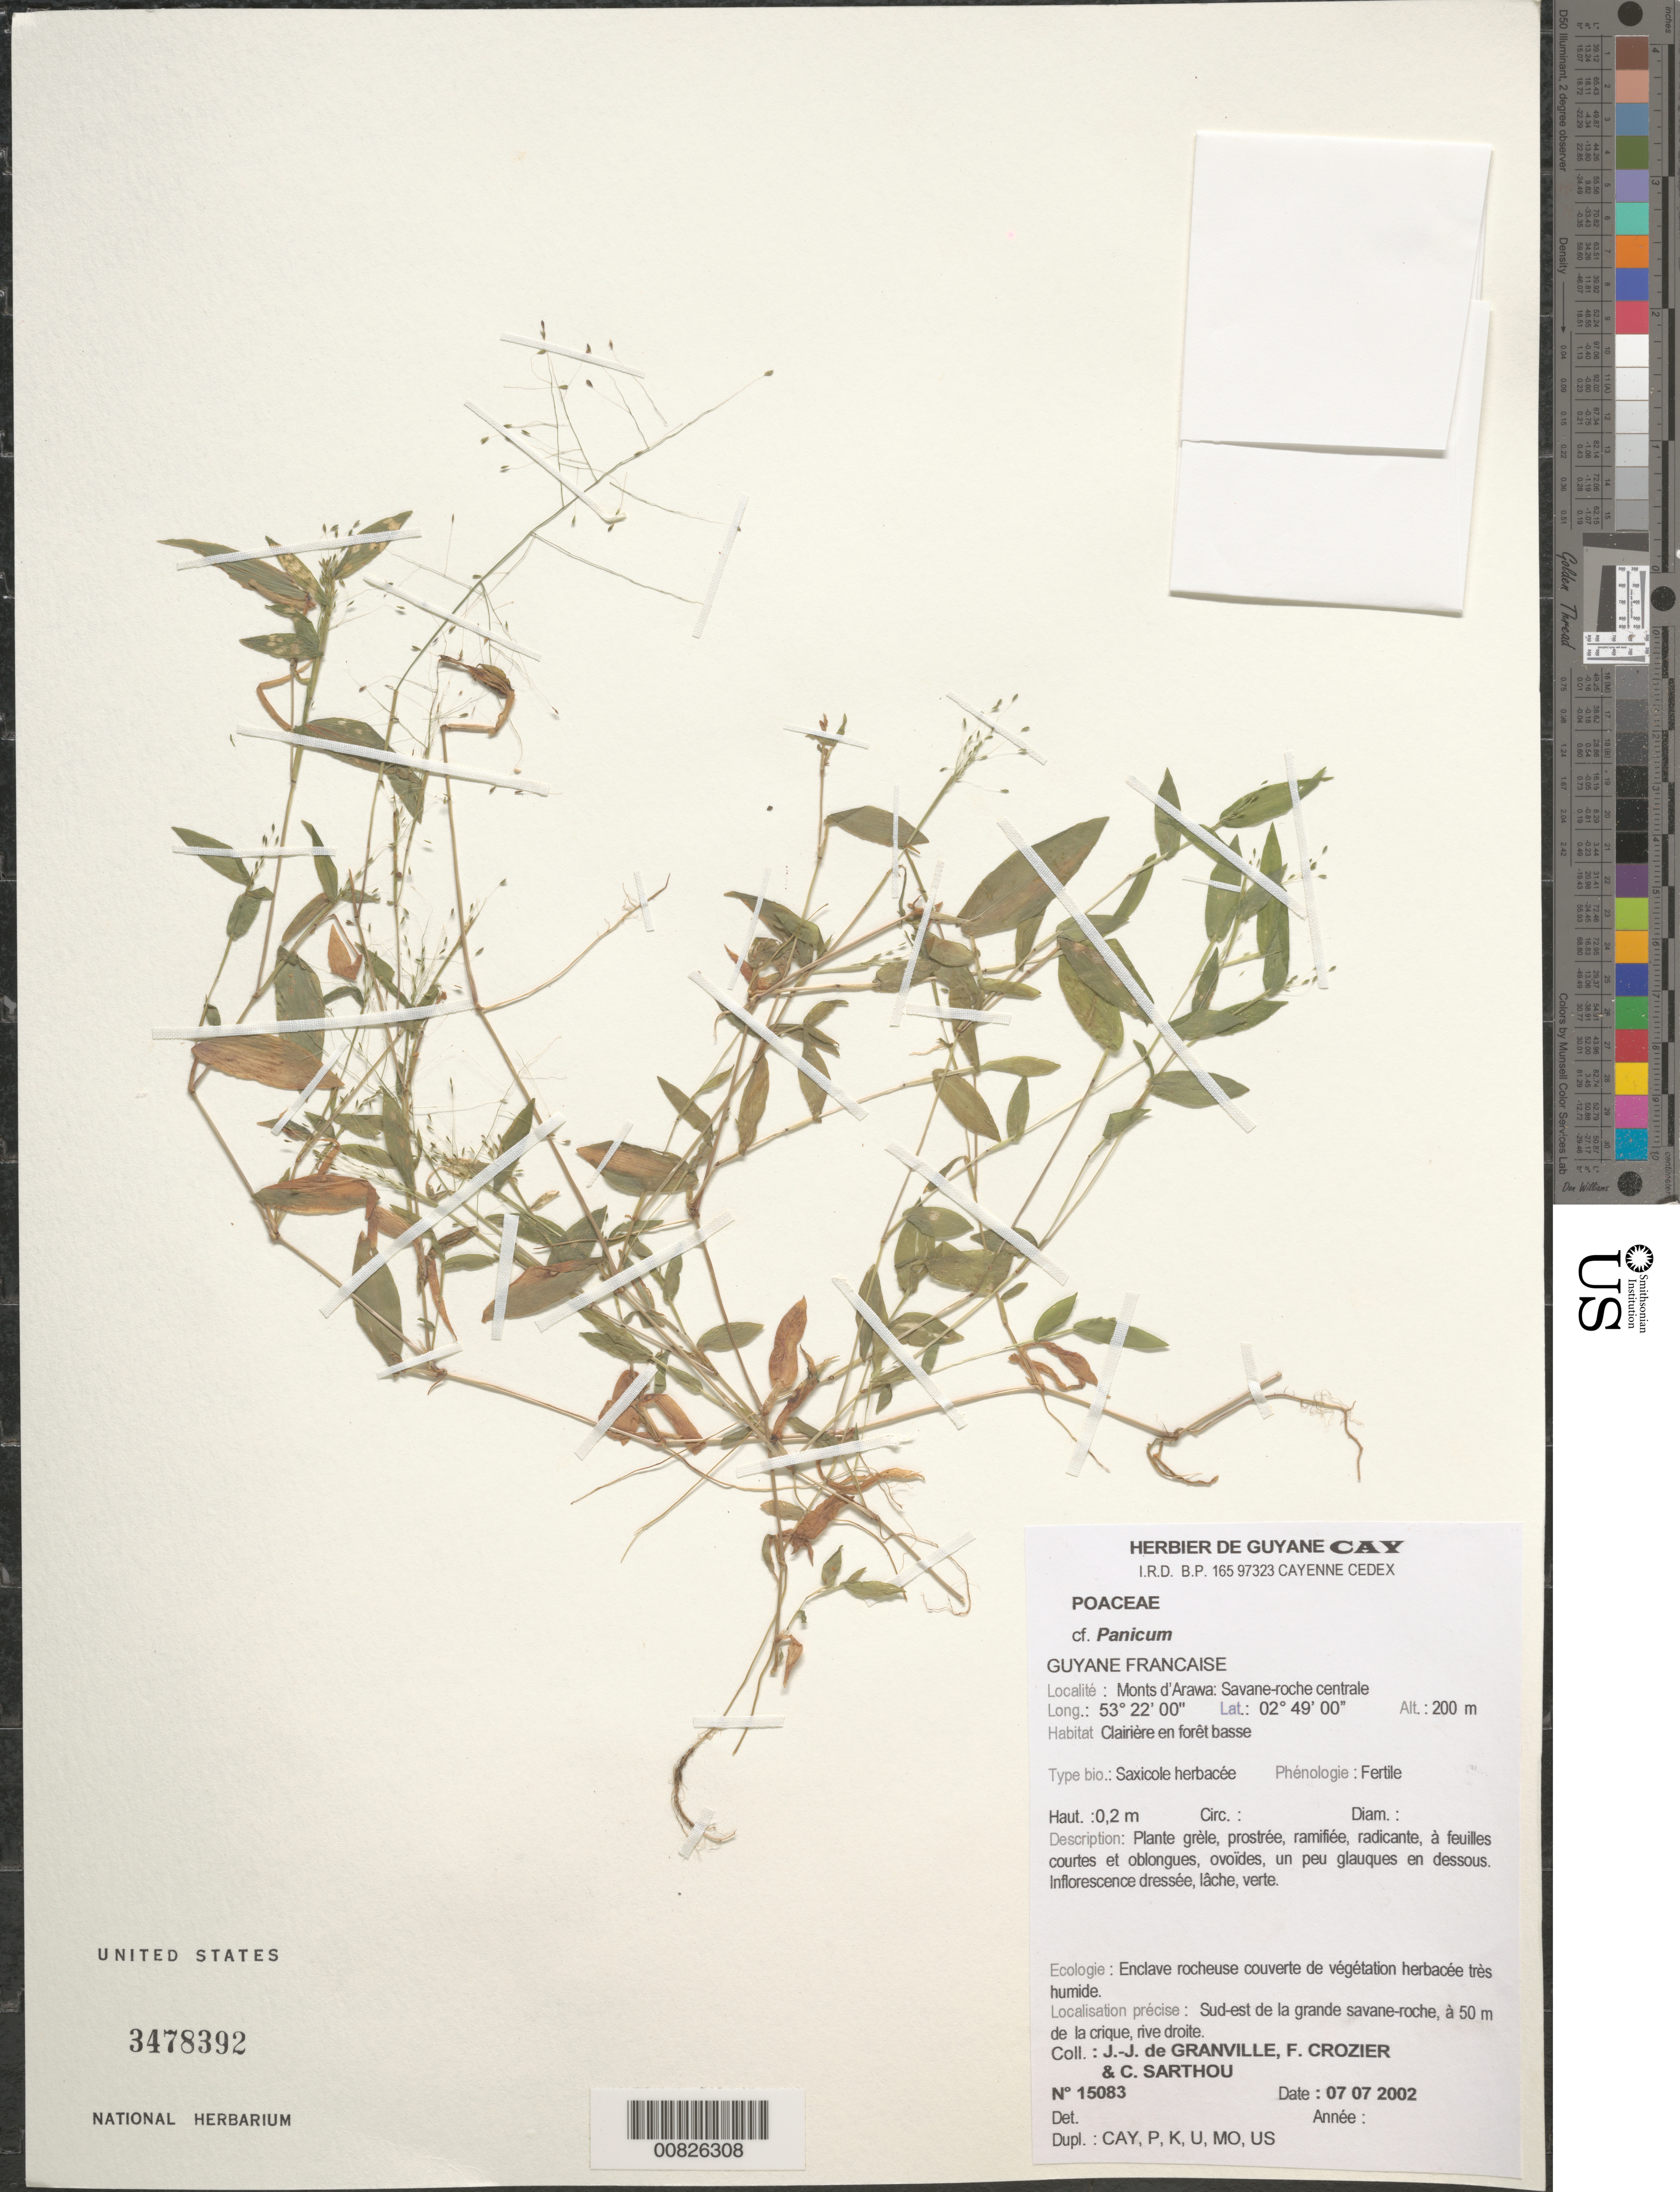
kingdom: Plantae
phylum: Tracheophyta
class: Liliopsida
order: Poales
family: Poaceae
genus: Panicum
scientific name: Panicum sp.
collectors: J.-J. de Granville, F. Crozier & C. Sarthou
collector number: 15083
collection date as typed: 7-Jul-02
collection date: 2002-07-07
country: French Guiana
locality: Monts d'Arawa, zone de la savane-roche centrale, sud-est de la grande savane-roche, à 50 m de la crique, rive droite.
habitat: Clairière en forêt basse, enclave rocheuse couverte de végétation herbacée très humide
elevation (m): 200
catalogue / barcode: US 3478392